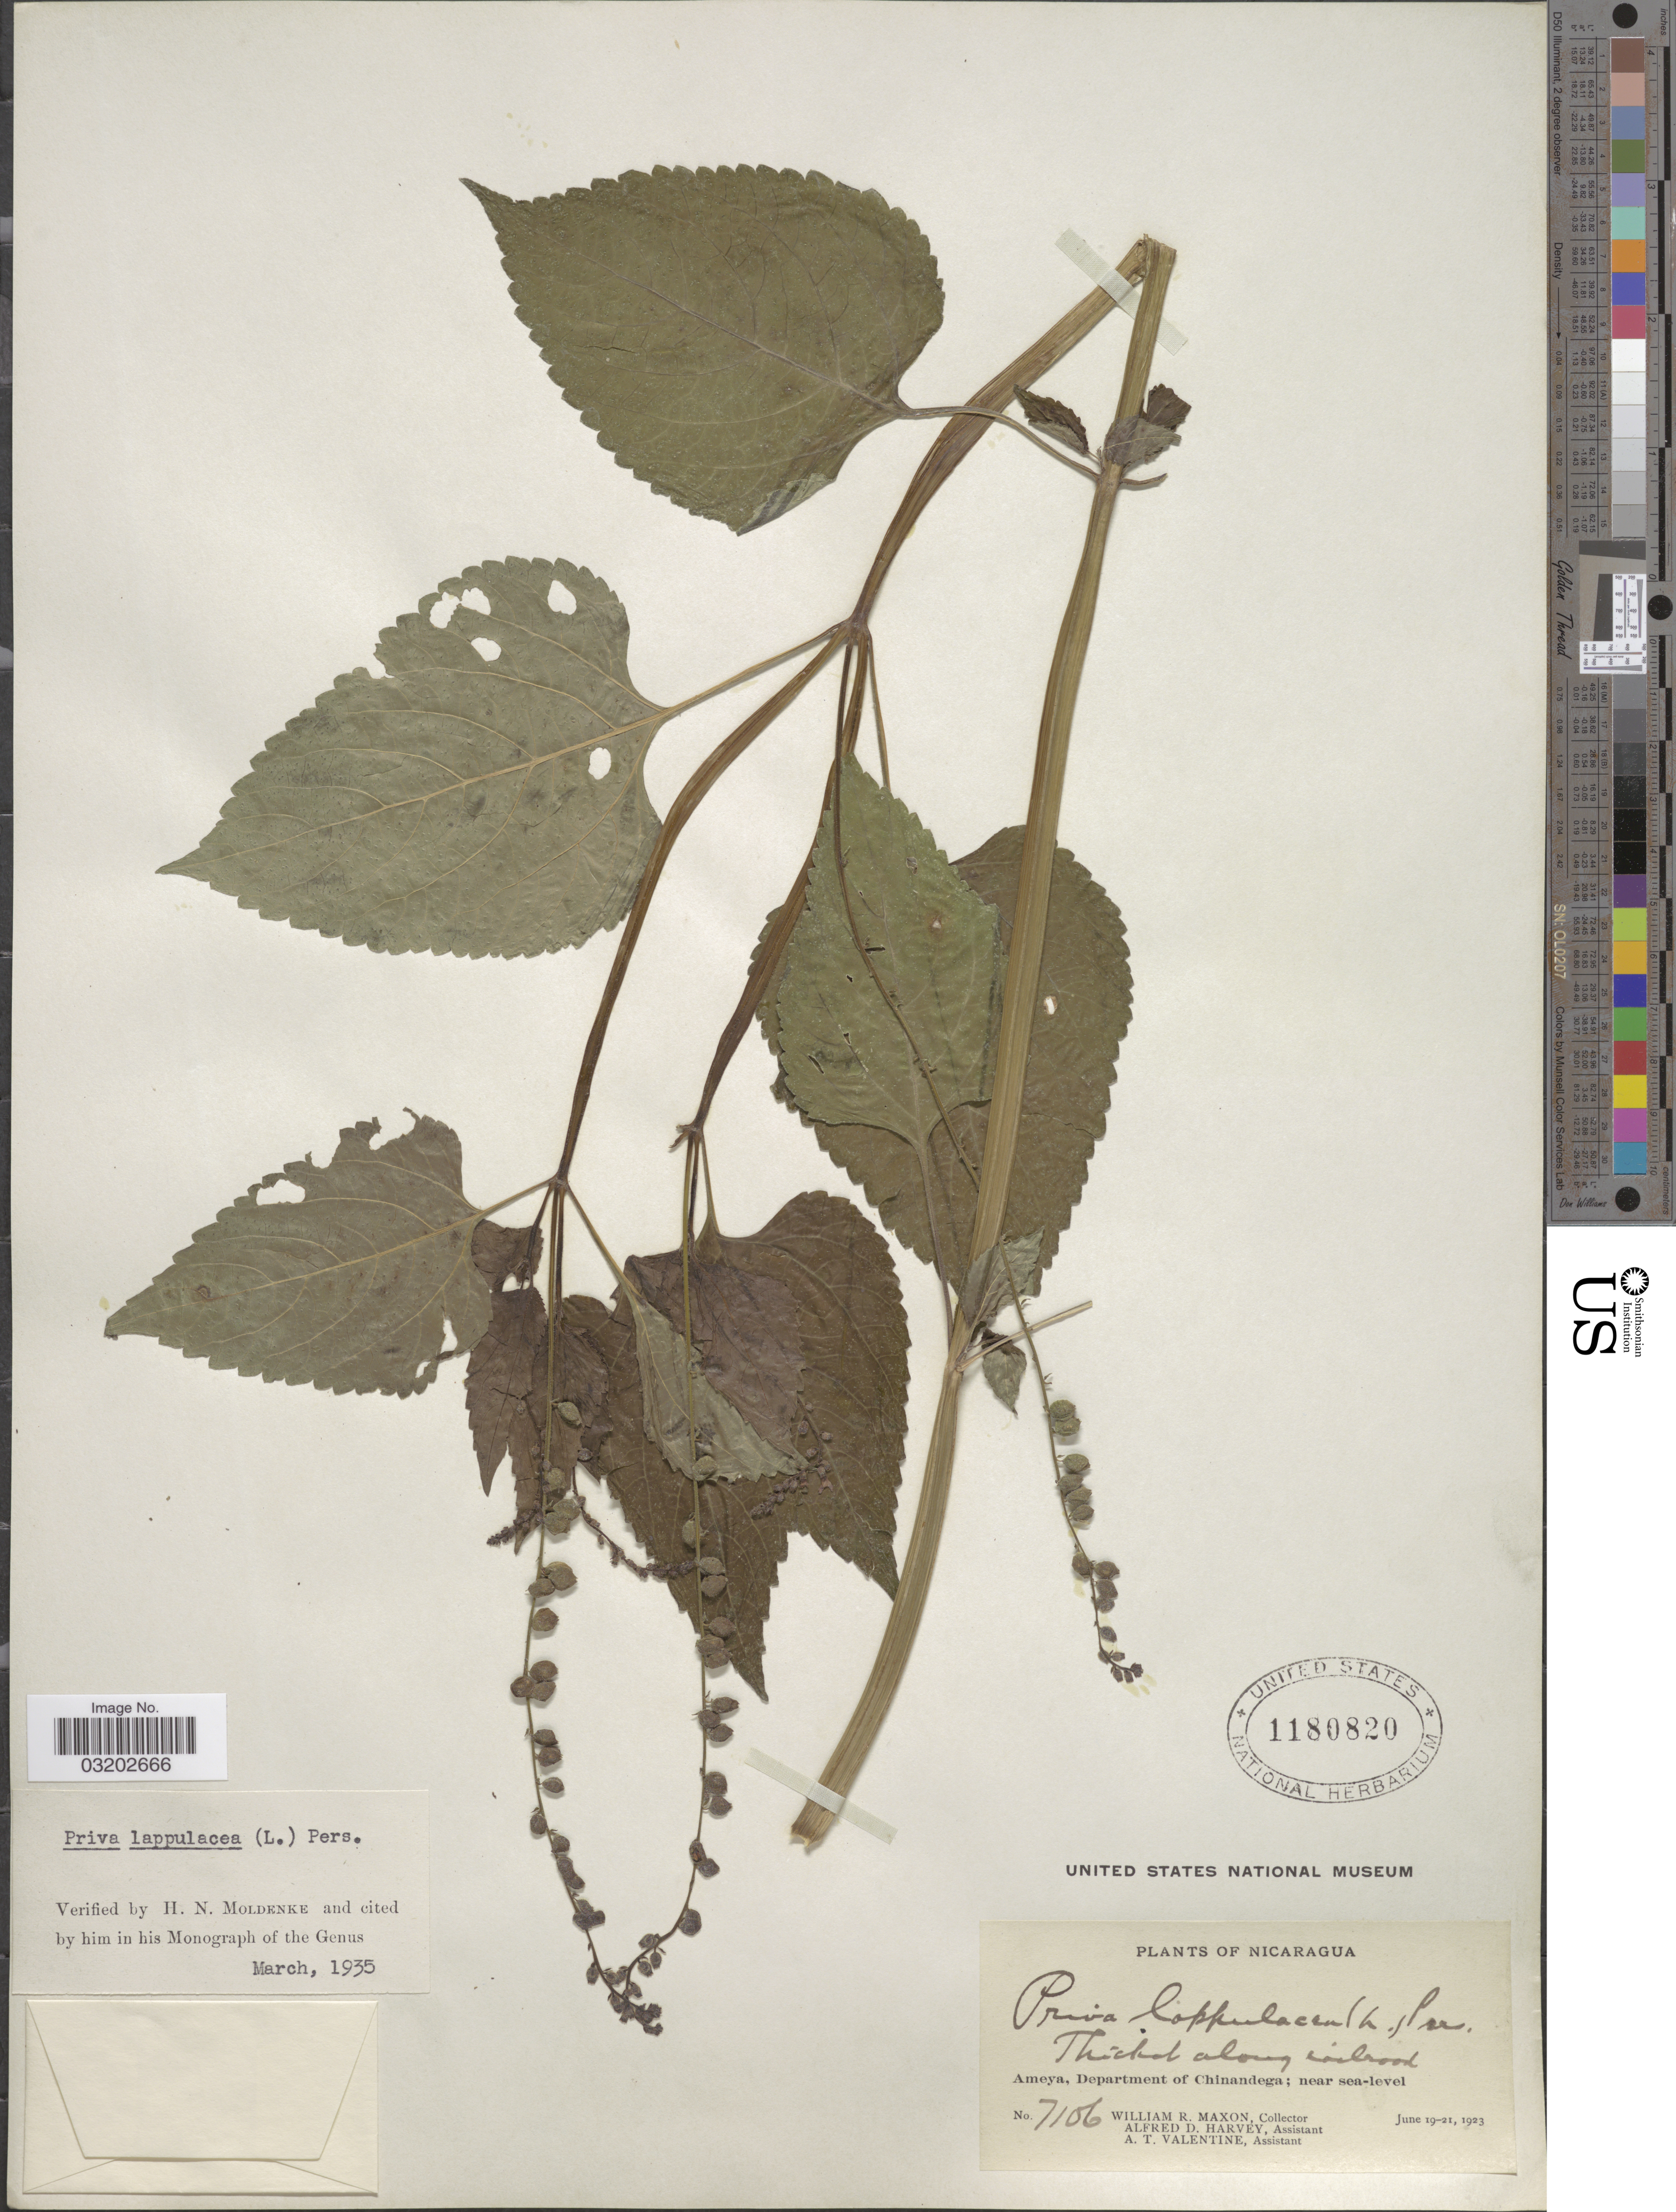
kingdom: Plantae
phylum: Tracheophyta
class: Magnoliopsida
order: Lamiales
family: Verbenaceae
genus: Priva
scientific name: Priva lappulacea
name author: (L.) Pers.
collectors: W. R. Maxon, A. D. Harvey & A. Valentine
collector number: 7106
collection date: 1923-06-19/1923-06-21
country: Nicaragua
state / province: Chinandega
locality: Along railroad. Ameya, Department of Chinandega.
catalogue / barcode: US 1180820